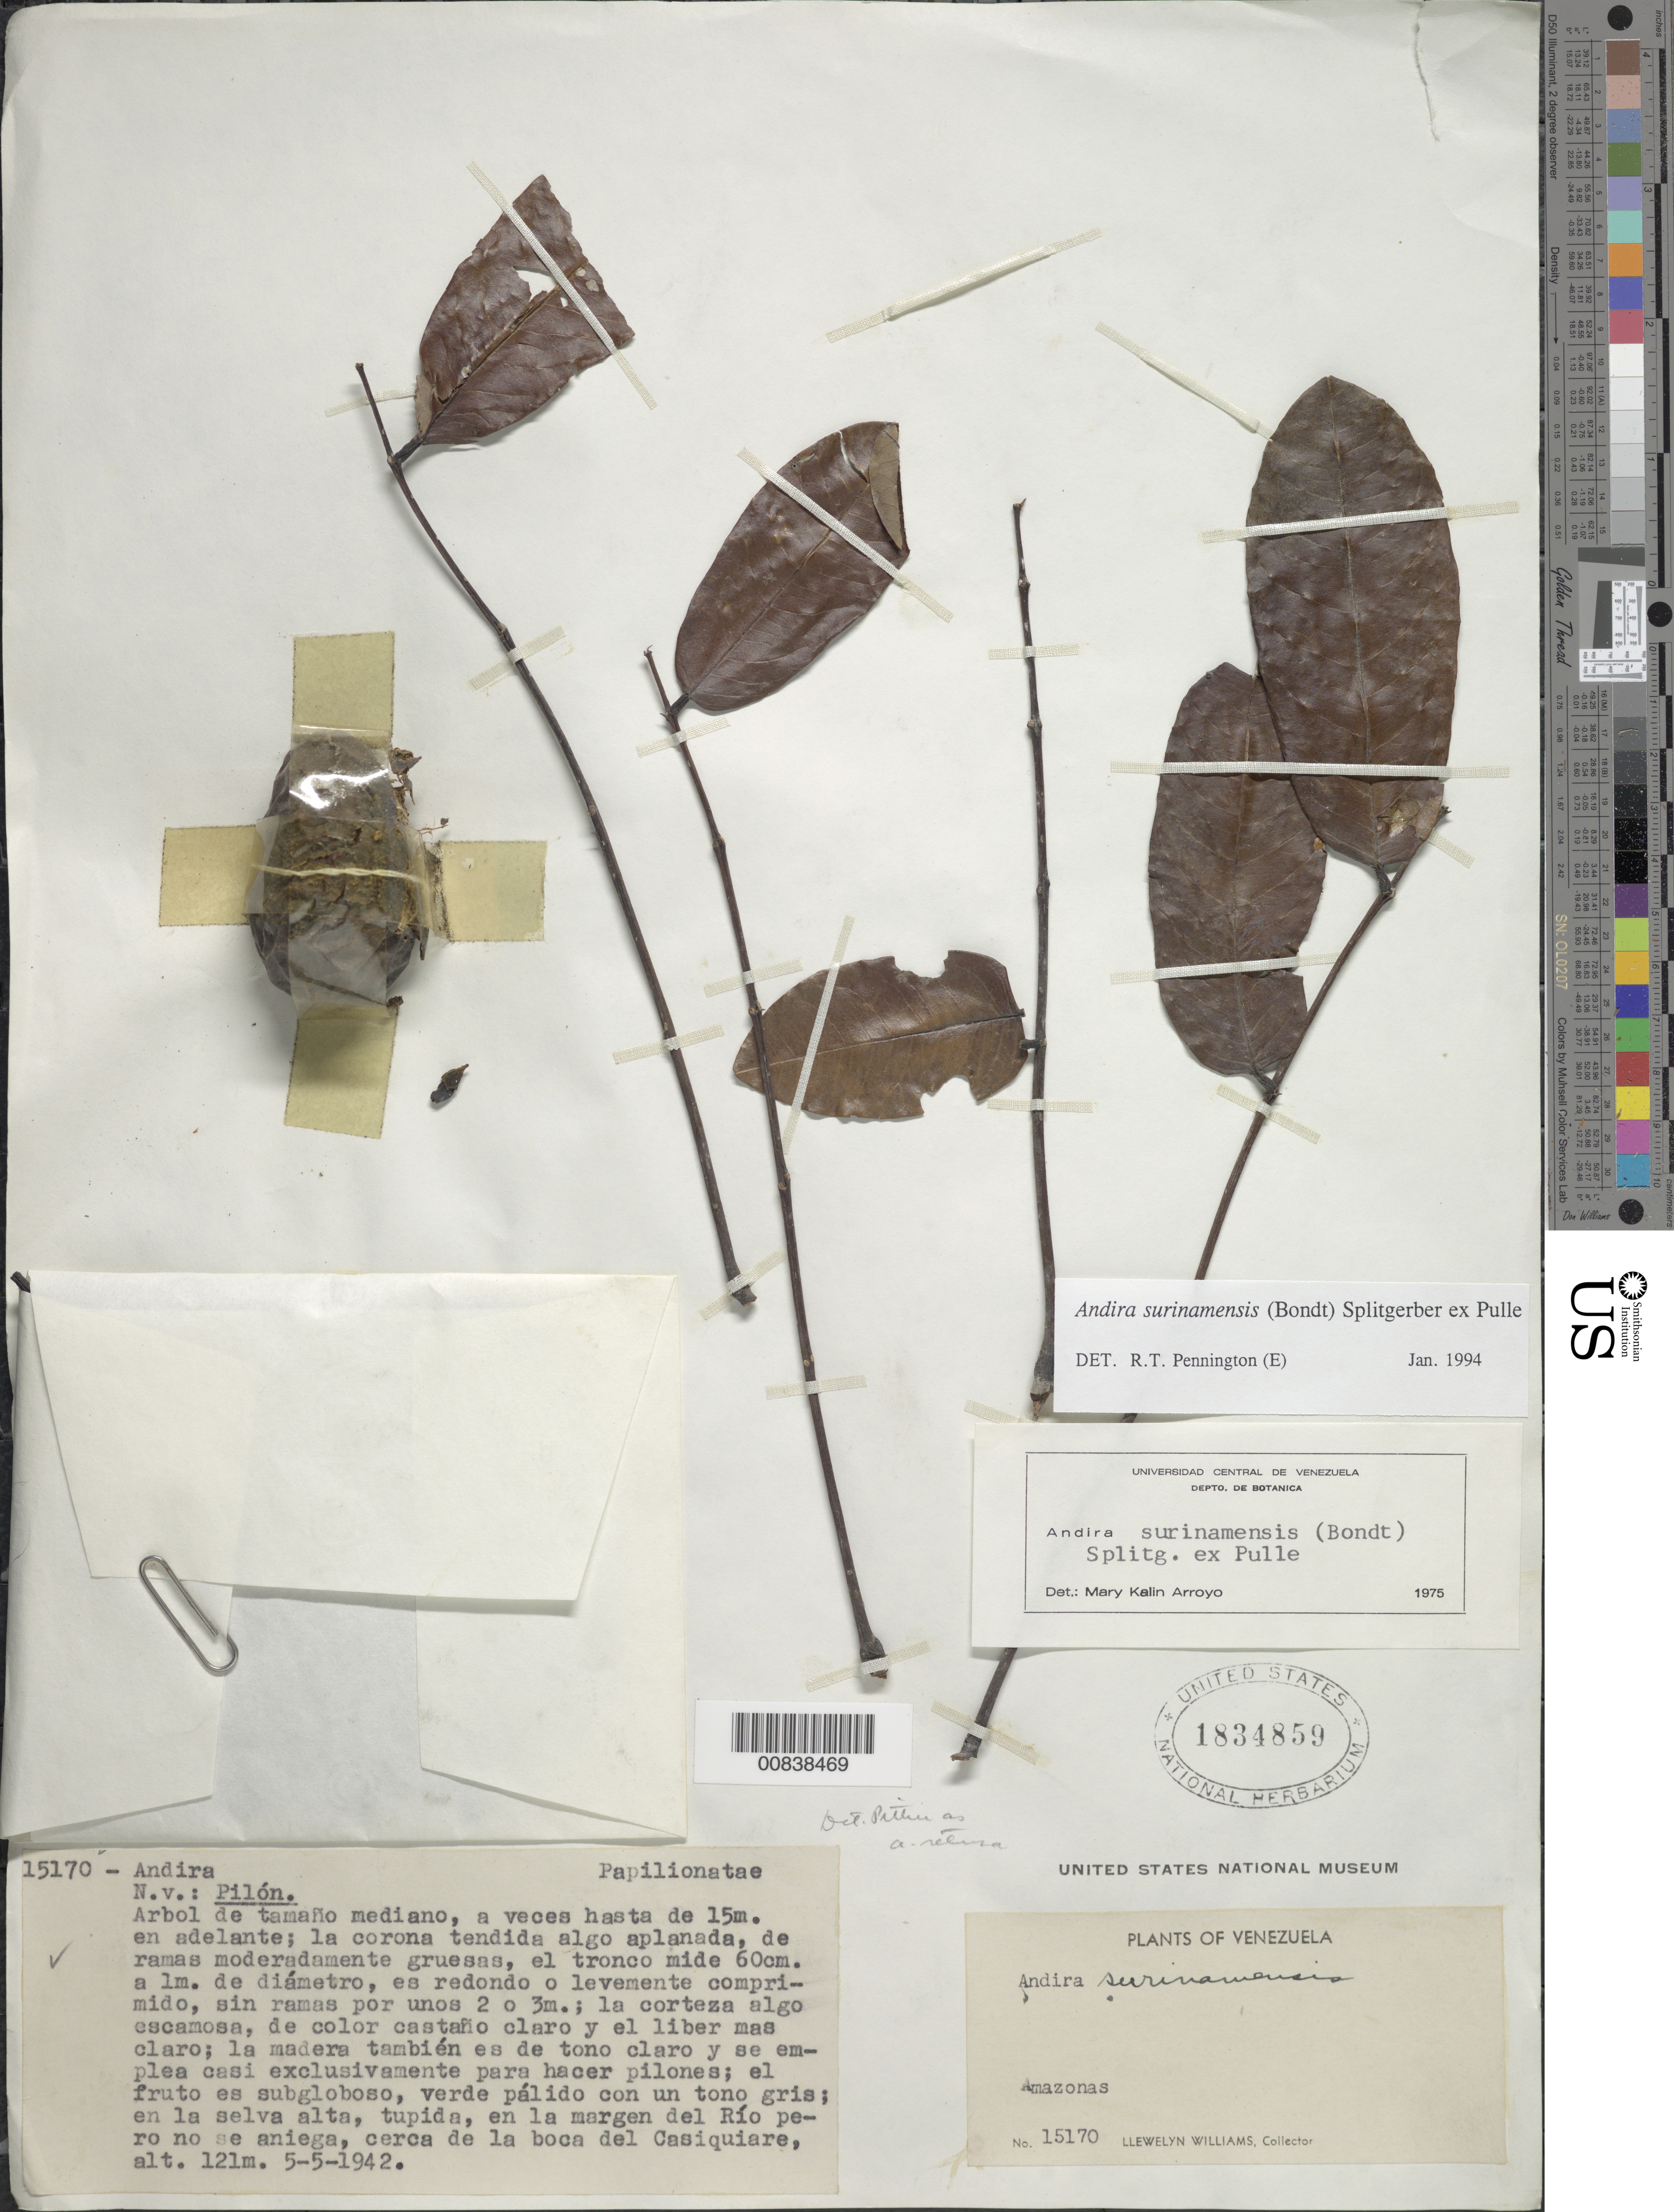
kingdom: Plantae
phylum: Tracheophyta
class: Magnoliopsida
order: Fabales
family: Fabaceae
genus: Andira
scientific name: Andira surinamensis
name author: (Bondt) Splitg. ex Amshoff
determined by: Pennington, R. T., (E), Royal Botanic Gardens (Edinburgh) (UNITED KINGDOM)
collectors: Ll. Williams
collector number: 15170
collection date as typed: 5-May-42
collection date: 1942-05-05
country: Venezuela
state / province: Amazonas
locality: Rio Pero no se aniega, cerca de la boca del Casiquiare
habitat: Selva alta, tupida, en la margen del rio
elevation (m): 121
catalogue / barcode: US 1834859